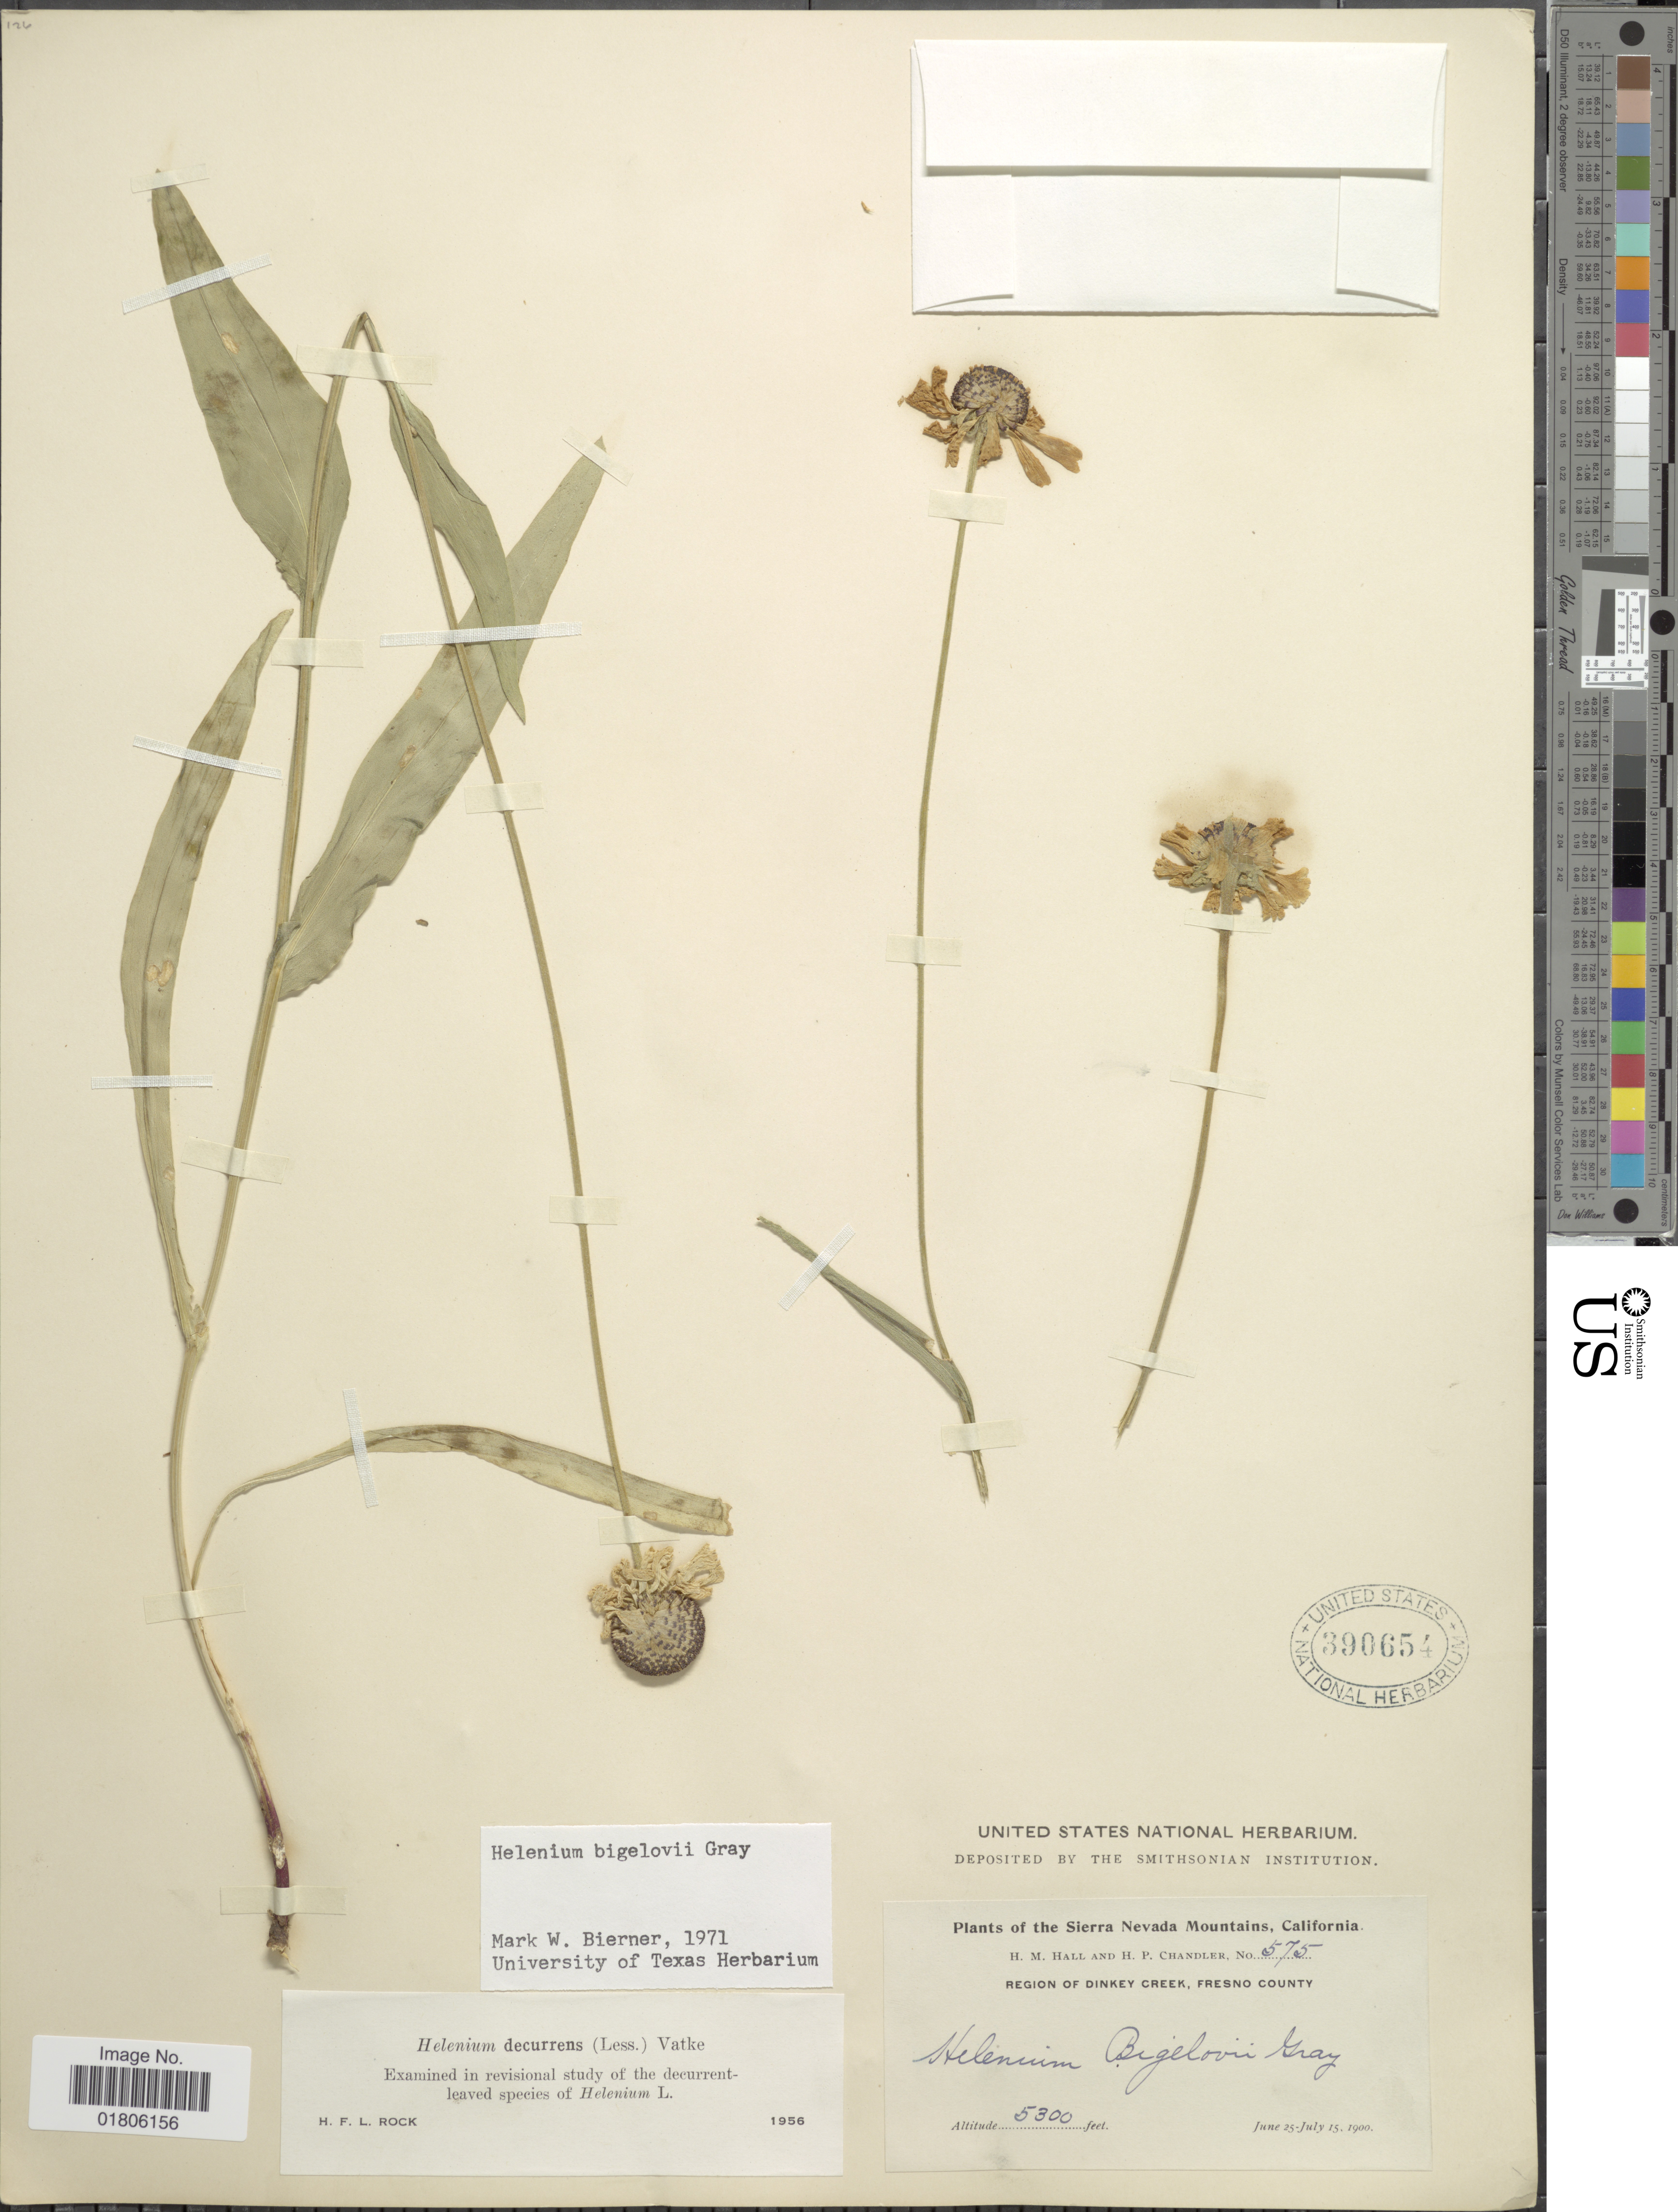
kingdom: Plantae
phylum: Tracheophyta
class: Magnoliopsida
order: Asterales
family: Asteraceae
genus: Helenium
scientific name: Helenium bigelovii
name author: A. Gray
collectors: H. M. Hall & H. Chandler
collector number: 575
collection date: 1900-06-25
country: United States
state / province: California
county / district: Fresno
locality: Sierra Nevada Mountains. Region of Dinkey Creek, Fresno County.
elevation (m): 1615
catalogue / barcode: US 390654